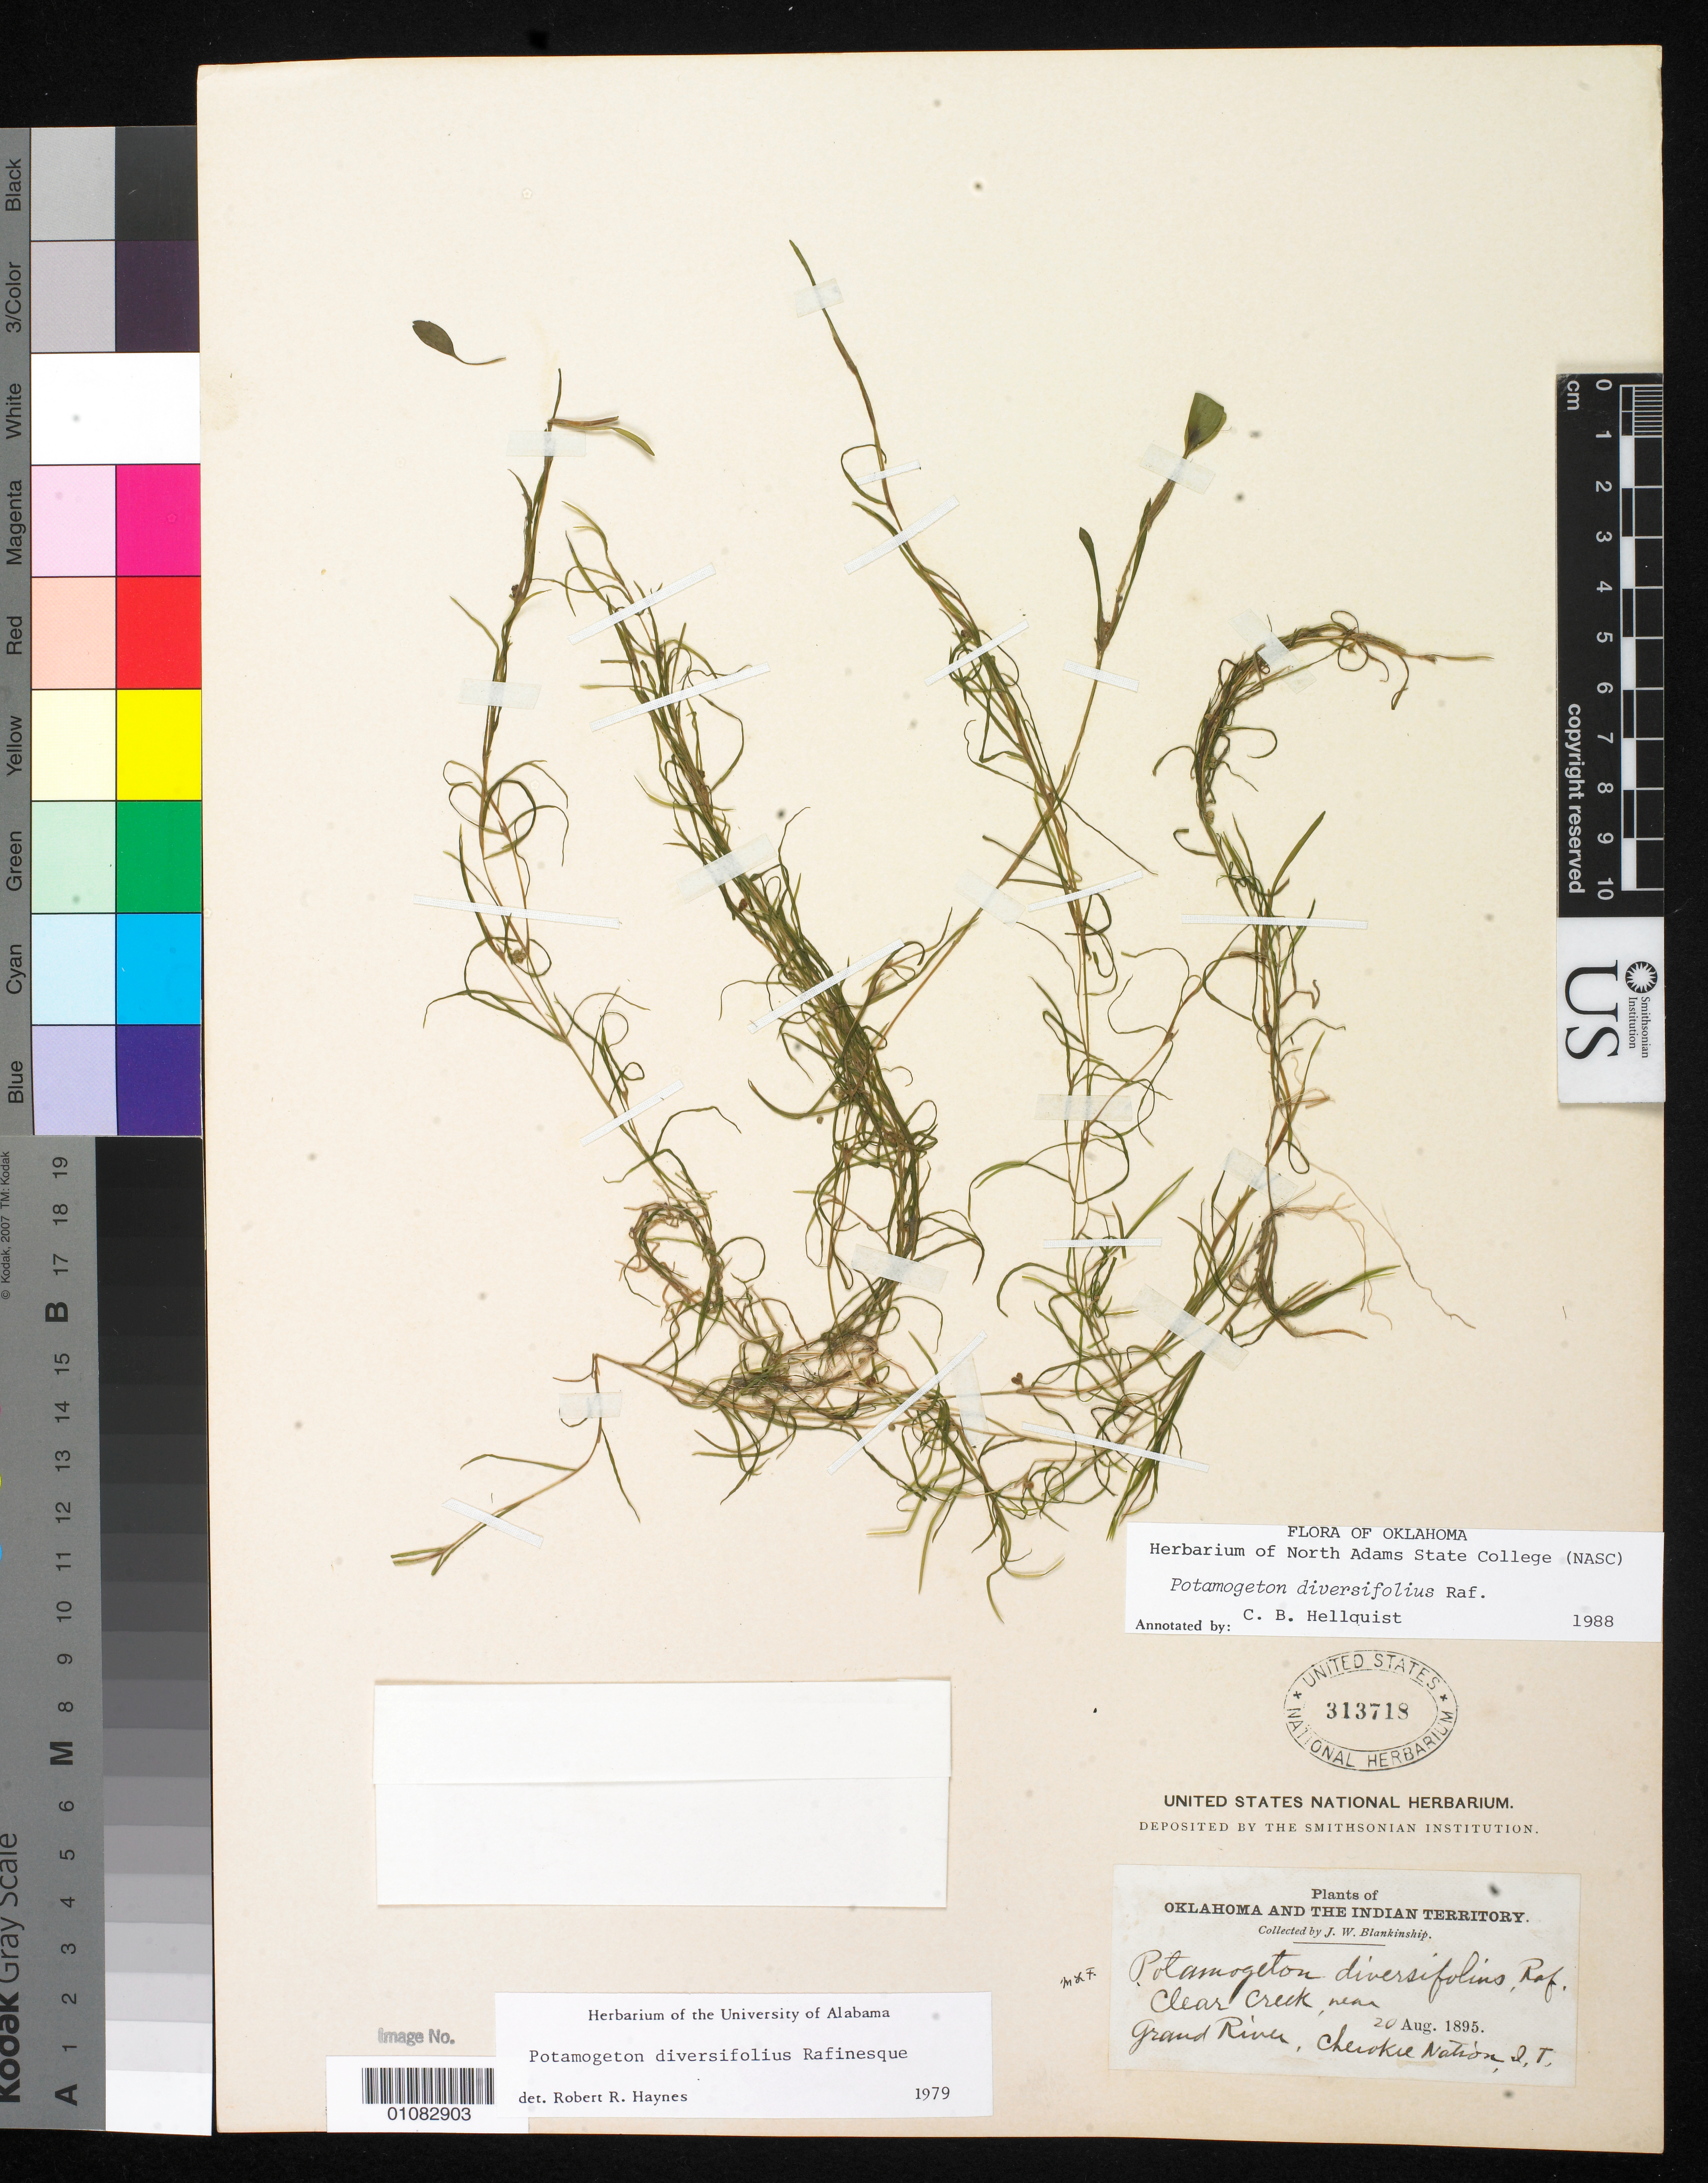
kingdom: Plantae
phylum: Tracheophyta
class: Liliopsida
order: Alismatales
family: Potamogetonaceae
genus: Potamogeton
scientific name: Potamogeton diversifolius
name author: Raf.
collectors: J. W. Blankinship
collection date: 1895-08-20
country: United States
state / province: Oklahoma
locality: Indian Territory, Cherokee Nation, near Grand River, Clear Creek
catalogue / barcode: US 313718